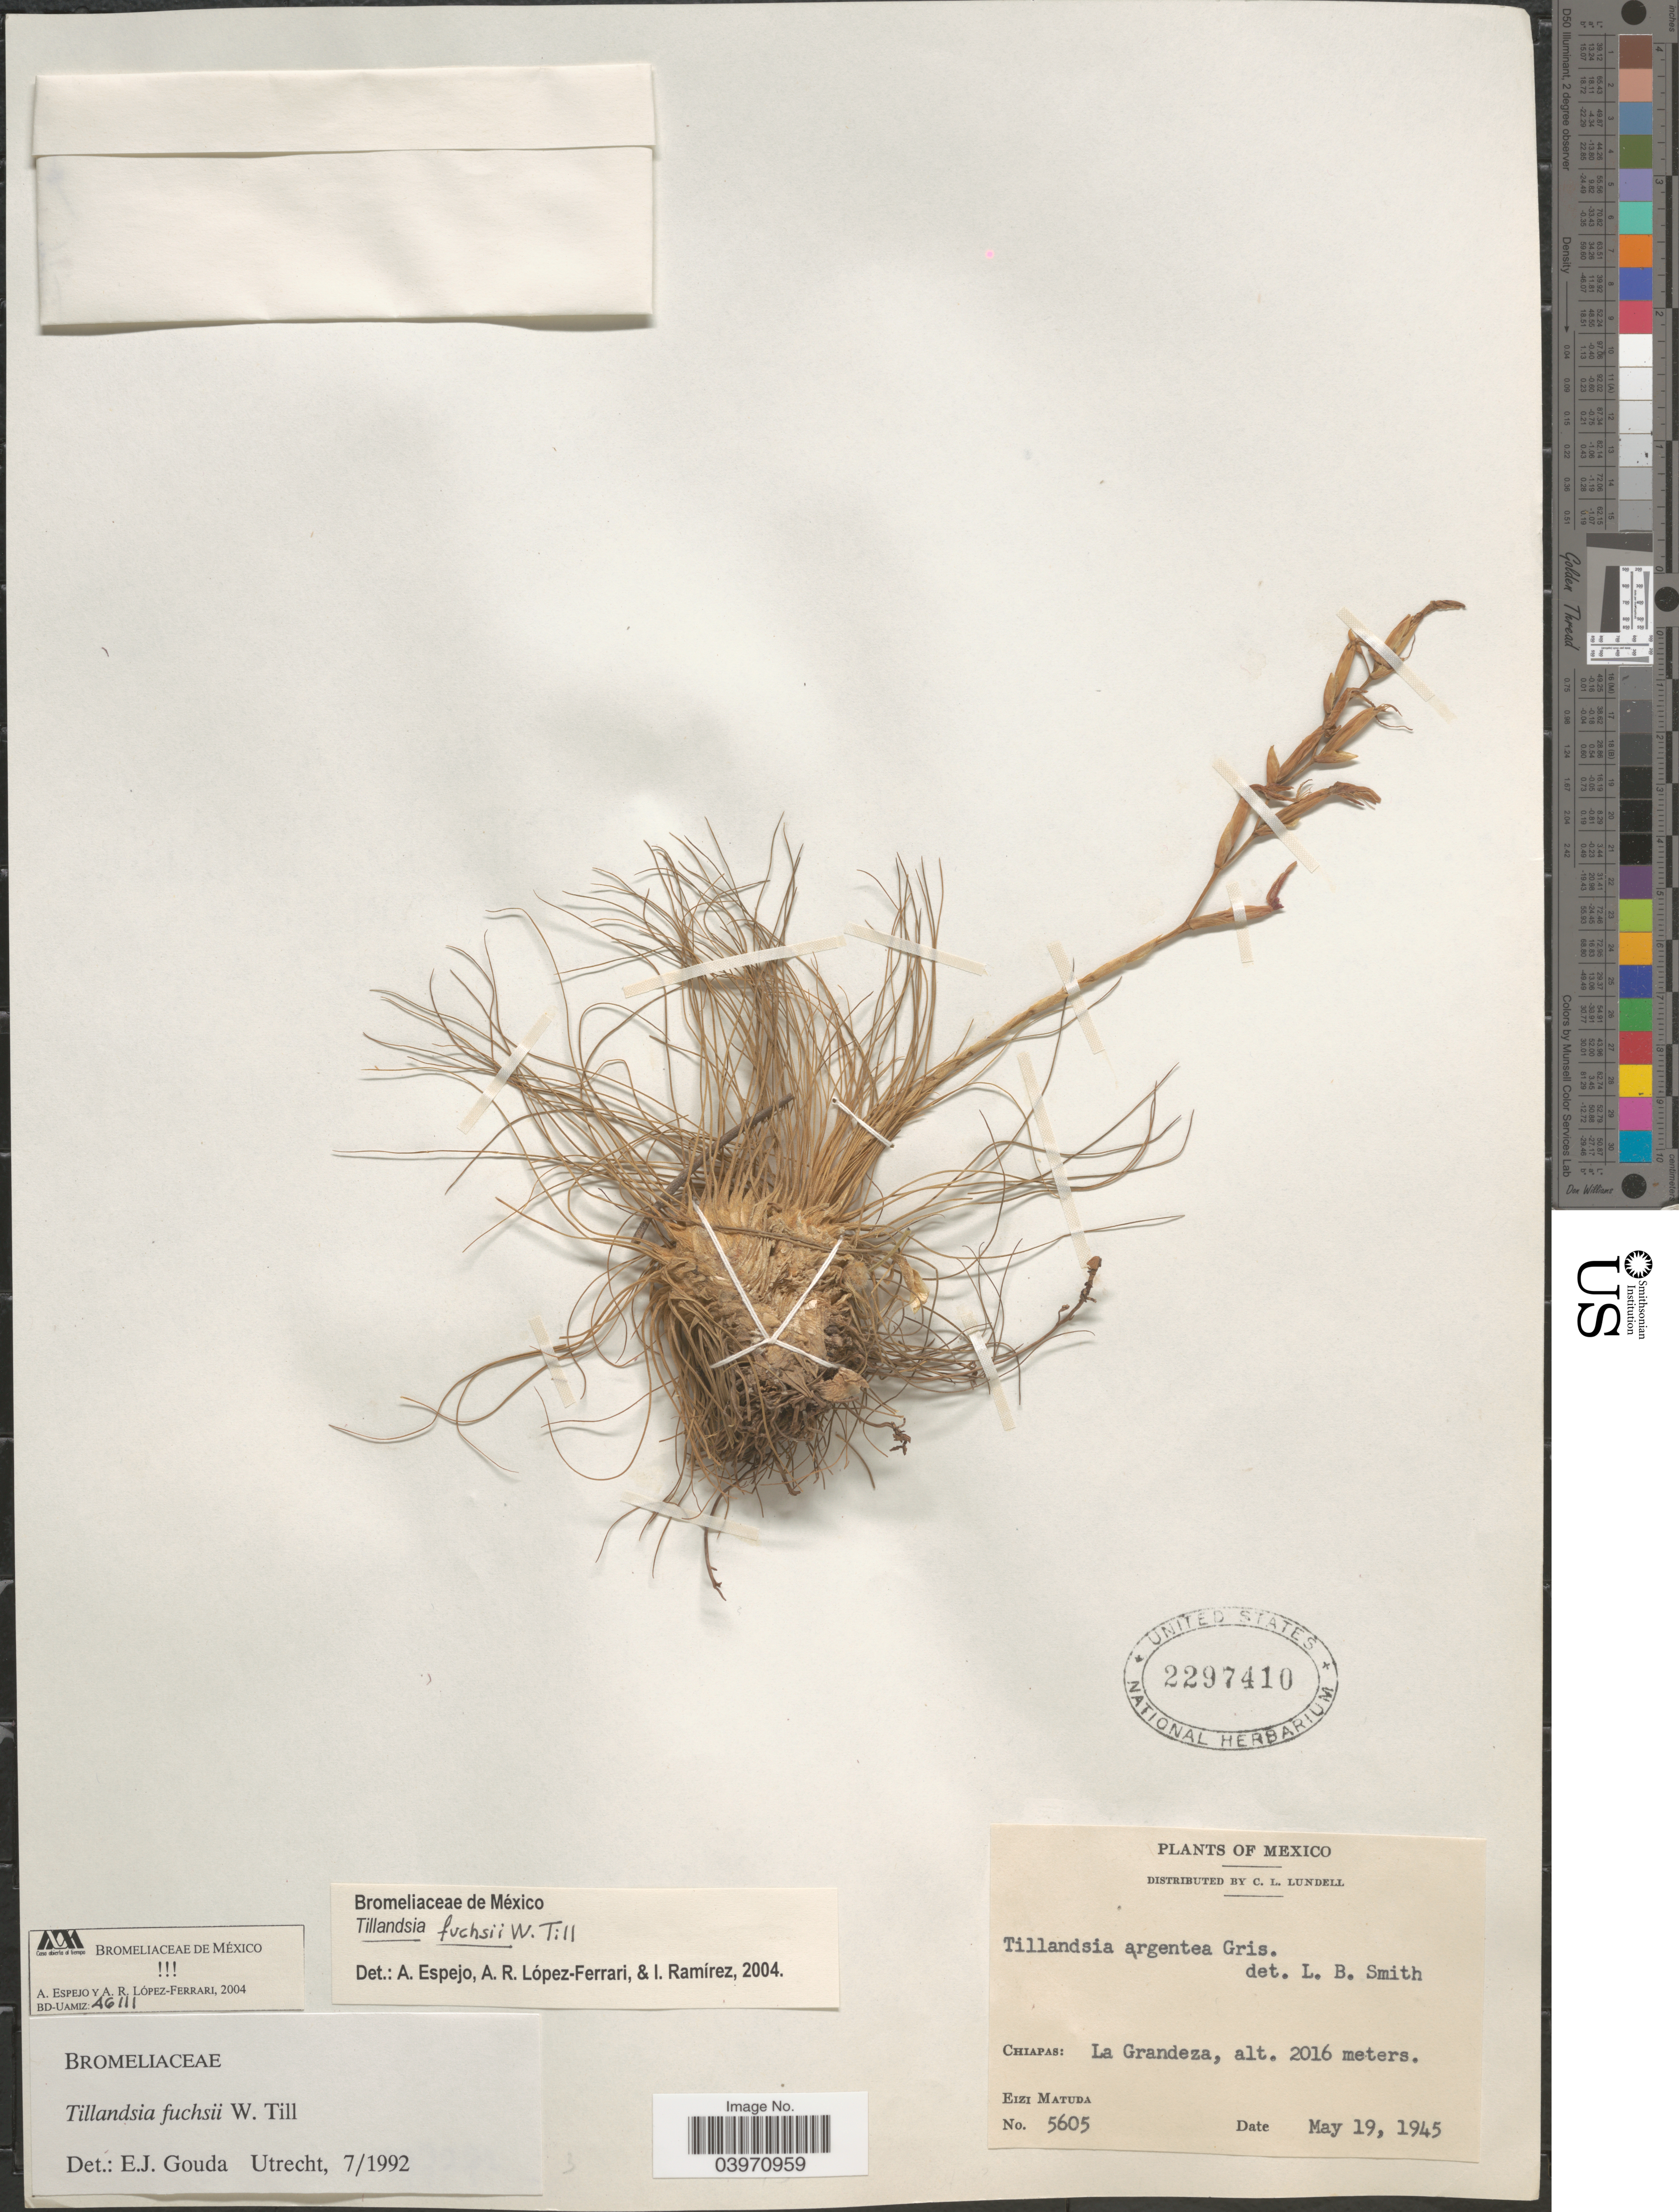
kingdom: Plantae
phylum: Tracheophyta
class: Liliopsida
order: Poales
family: Bromeliaceae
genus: Tillandsia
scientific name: Tillandsia fuchsii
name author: W. Till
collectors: E. Matuda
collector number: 5605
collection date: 1945-05-19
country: Mexico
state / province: Chiapas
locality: La Grandeza.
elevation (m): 2016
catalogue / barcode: US 2297410